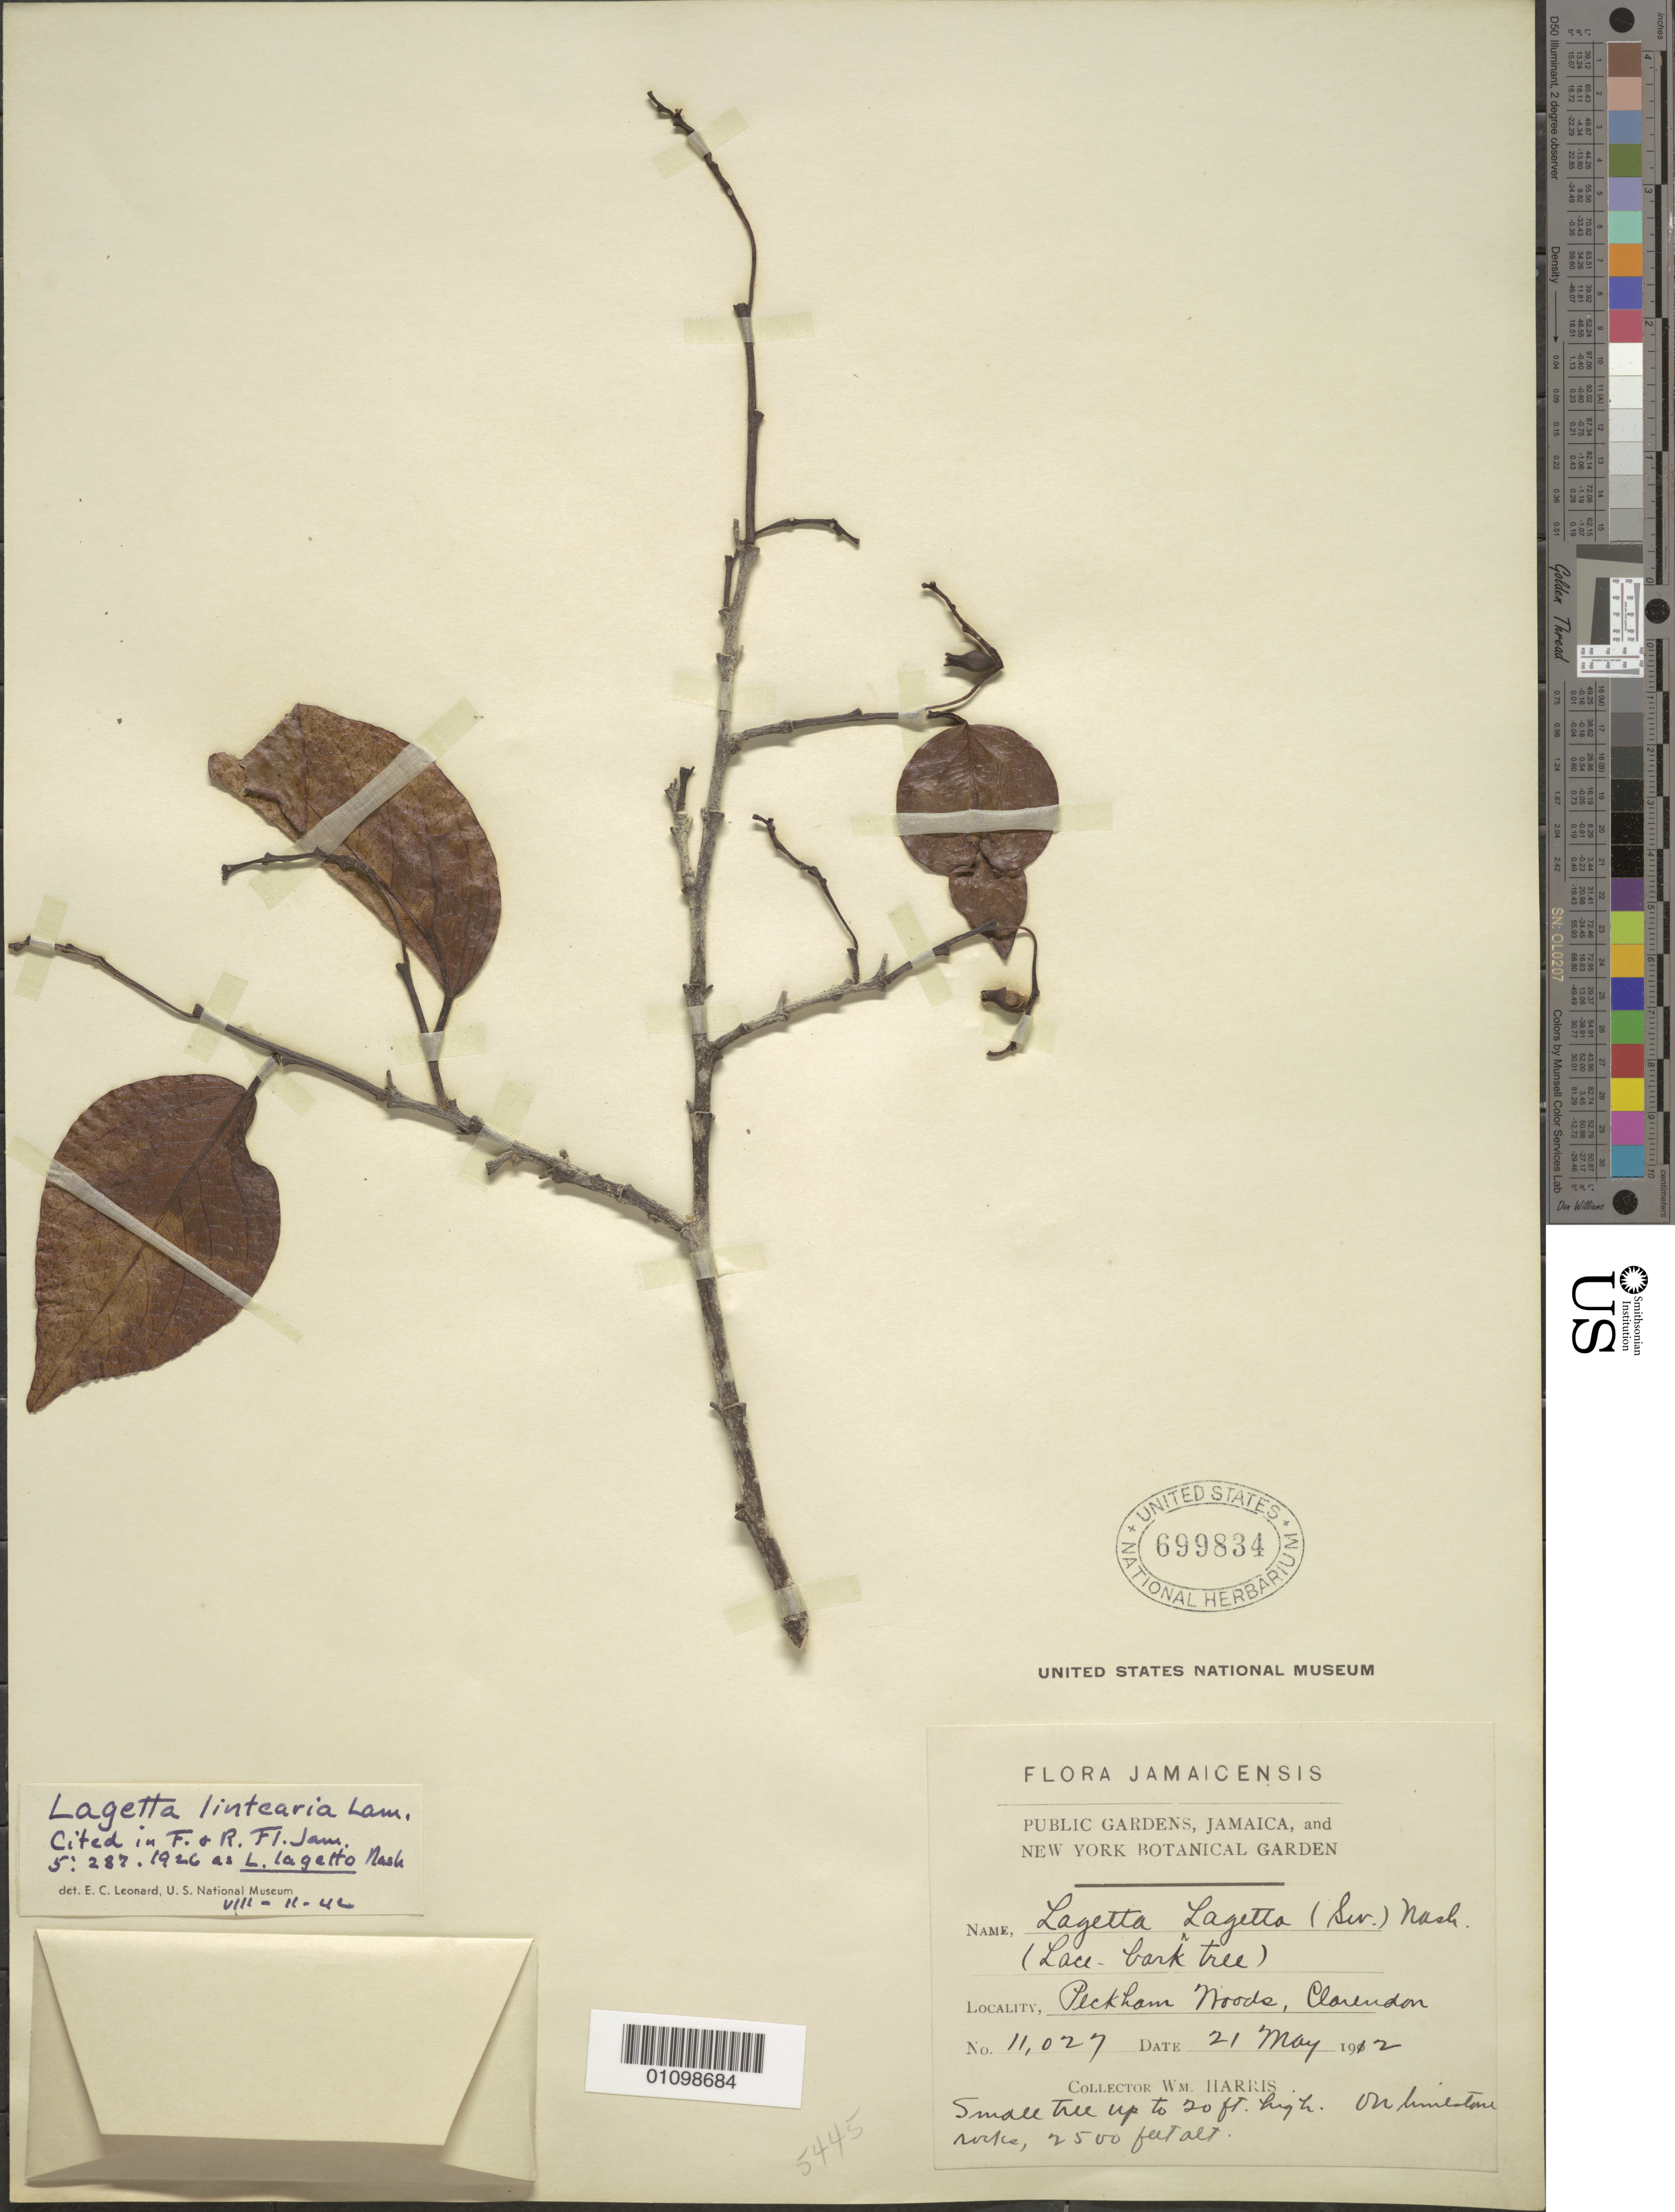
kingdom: Plantae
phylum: Tracheophyta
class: Magnoliopsida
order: Malvales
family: Thymelaeaceae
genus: Lagetta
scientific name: Lagetta lagetto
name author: (Sw.) Nash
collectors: W. Harris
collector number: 11027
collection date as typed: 21 May 1912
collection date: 1912-05-21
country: Jamaica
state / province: Clarendon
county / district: Peckham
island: Jamaica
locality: Peckham woods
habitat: On limestone rocks. Lace bark tree.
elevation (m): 762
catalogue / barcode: US 699834